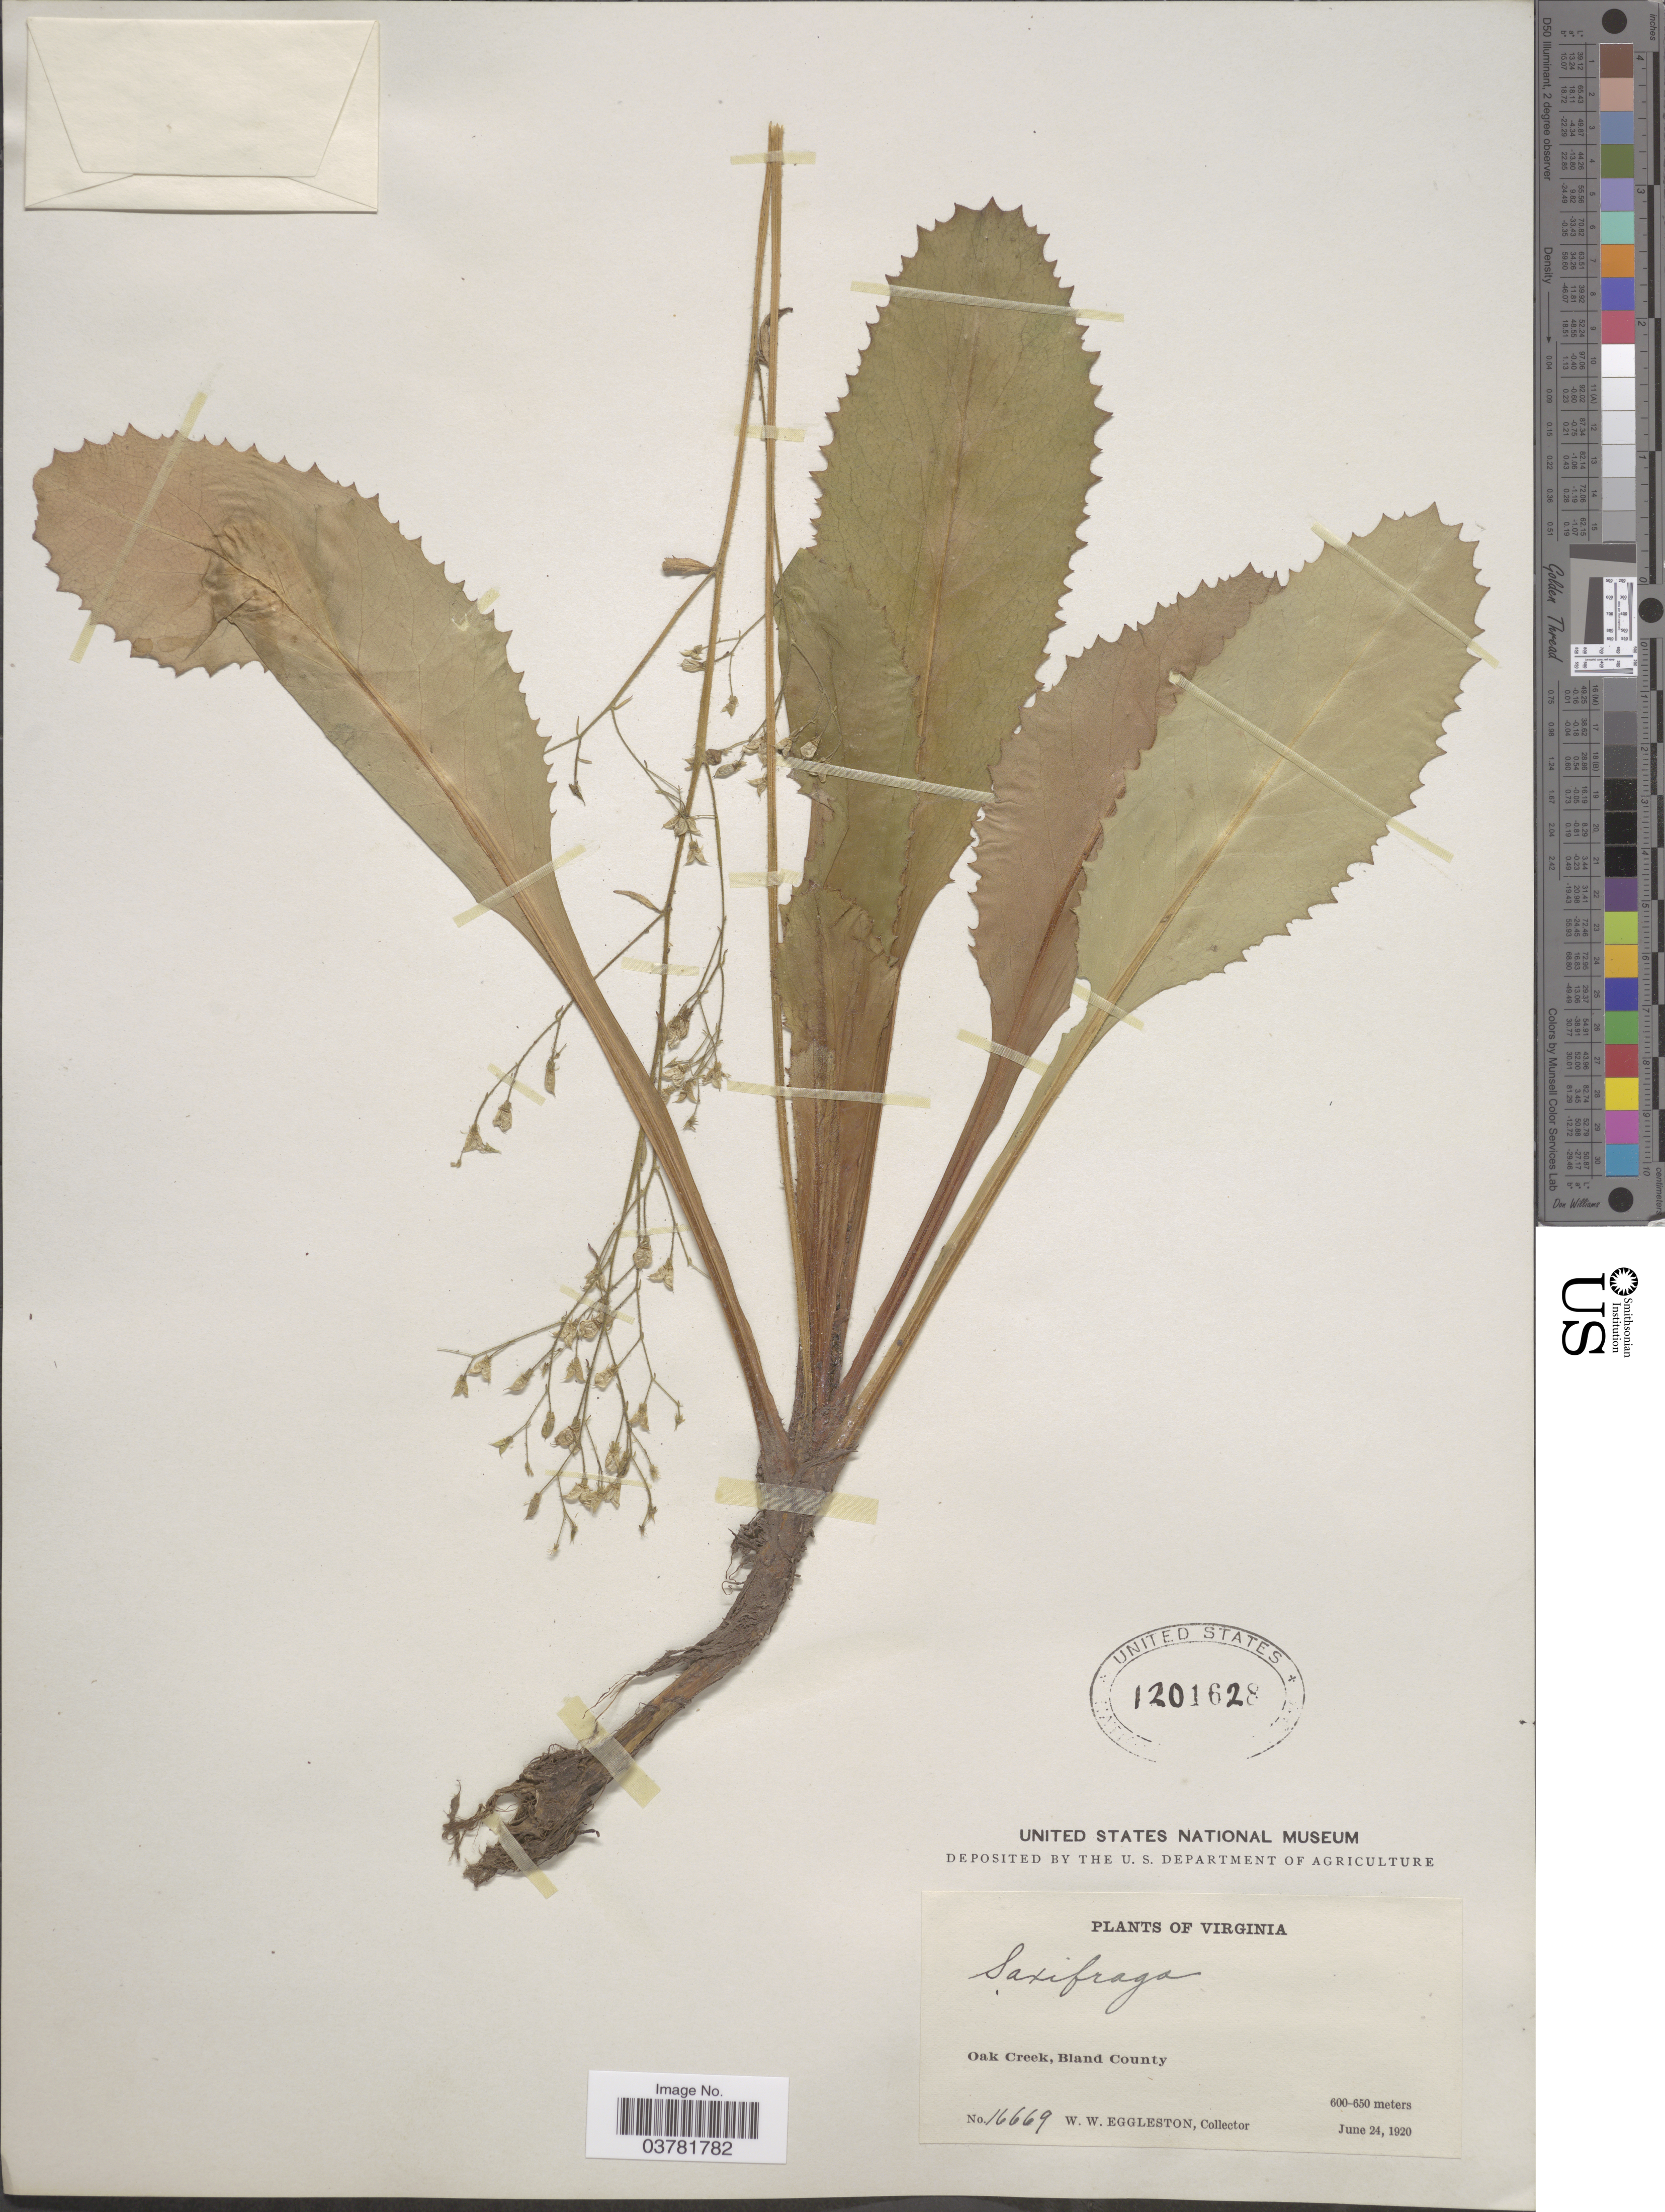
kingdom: Plantae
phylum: Tracheophyta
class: Magnoliopsida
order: Saxifragales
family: Saxifragaceae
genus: Saxifraga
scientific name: Saxifraga sp.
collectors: W. W. Eggleston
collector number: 16669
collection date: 1920-06-24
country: United States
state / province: Virginia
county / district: Bland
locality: Oak Creek, Bland County.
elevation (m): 600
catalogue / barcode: US 1201628